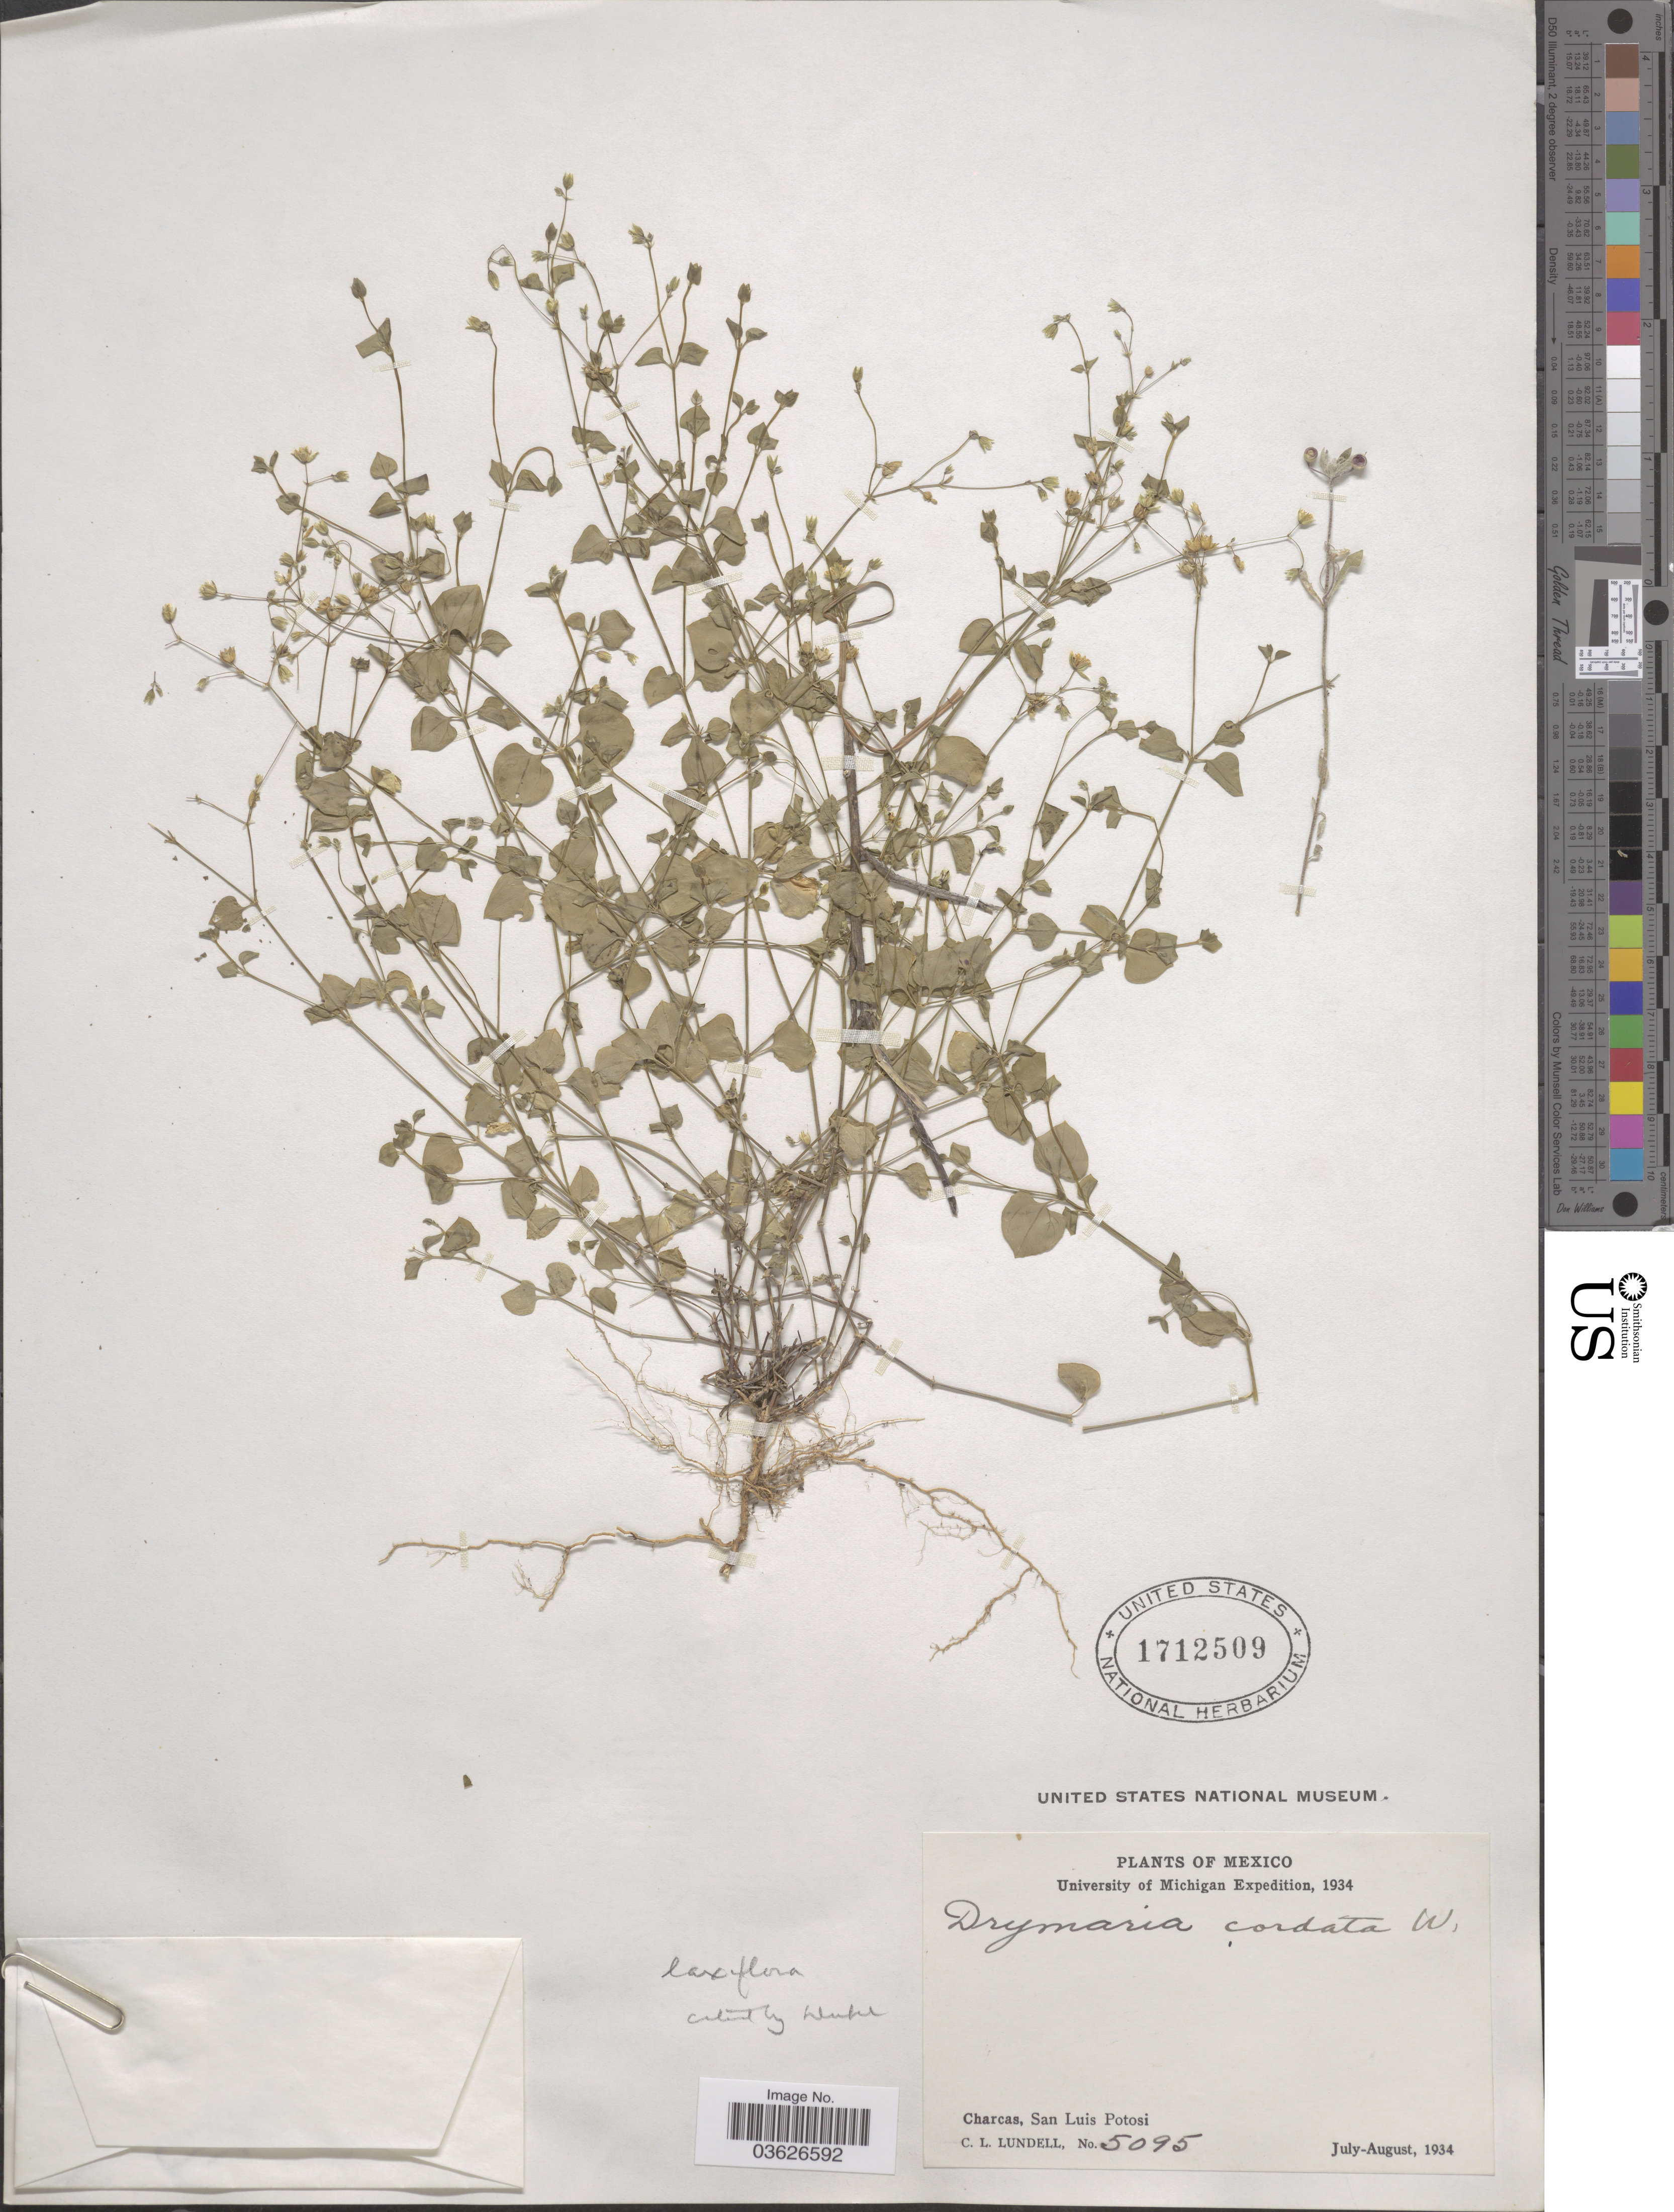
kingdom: Plantae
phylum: Tracheophyta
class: Magnoliopsida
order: Caryophyllales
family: Caryophyllaceae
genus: Drymaria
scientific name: Drymaria laxiflora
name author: Benth.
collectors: C. L. Lundell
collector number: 5095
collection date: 1934-07/1934-08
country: Mexico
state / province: San Luis Potosí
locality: Charcas.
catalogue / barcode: US 1712509